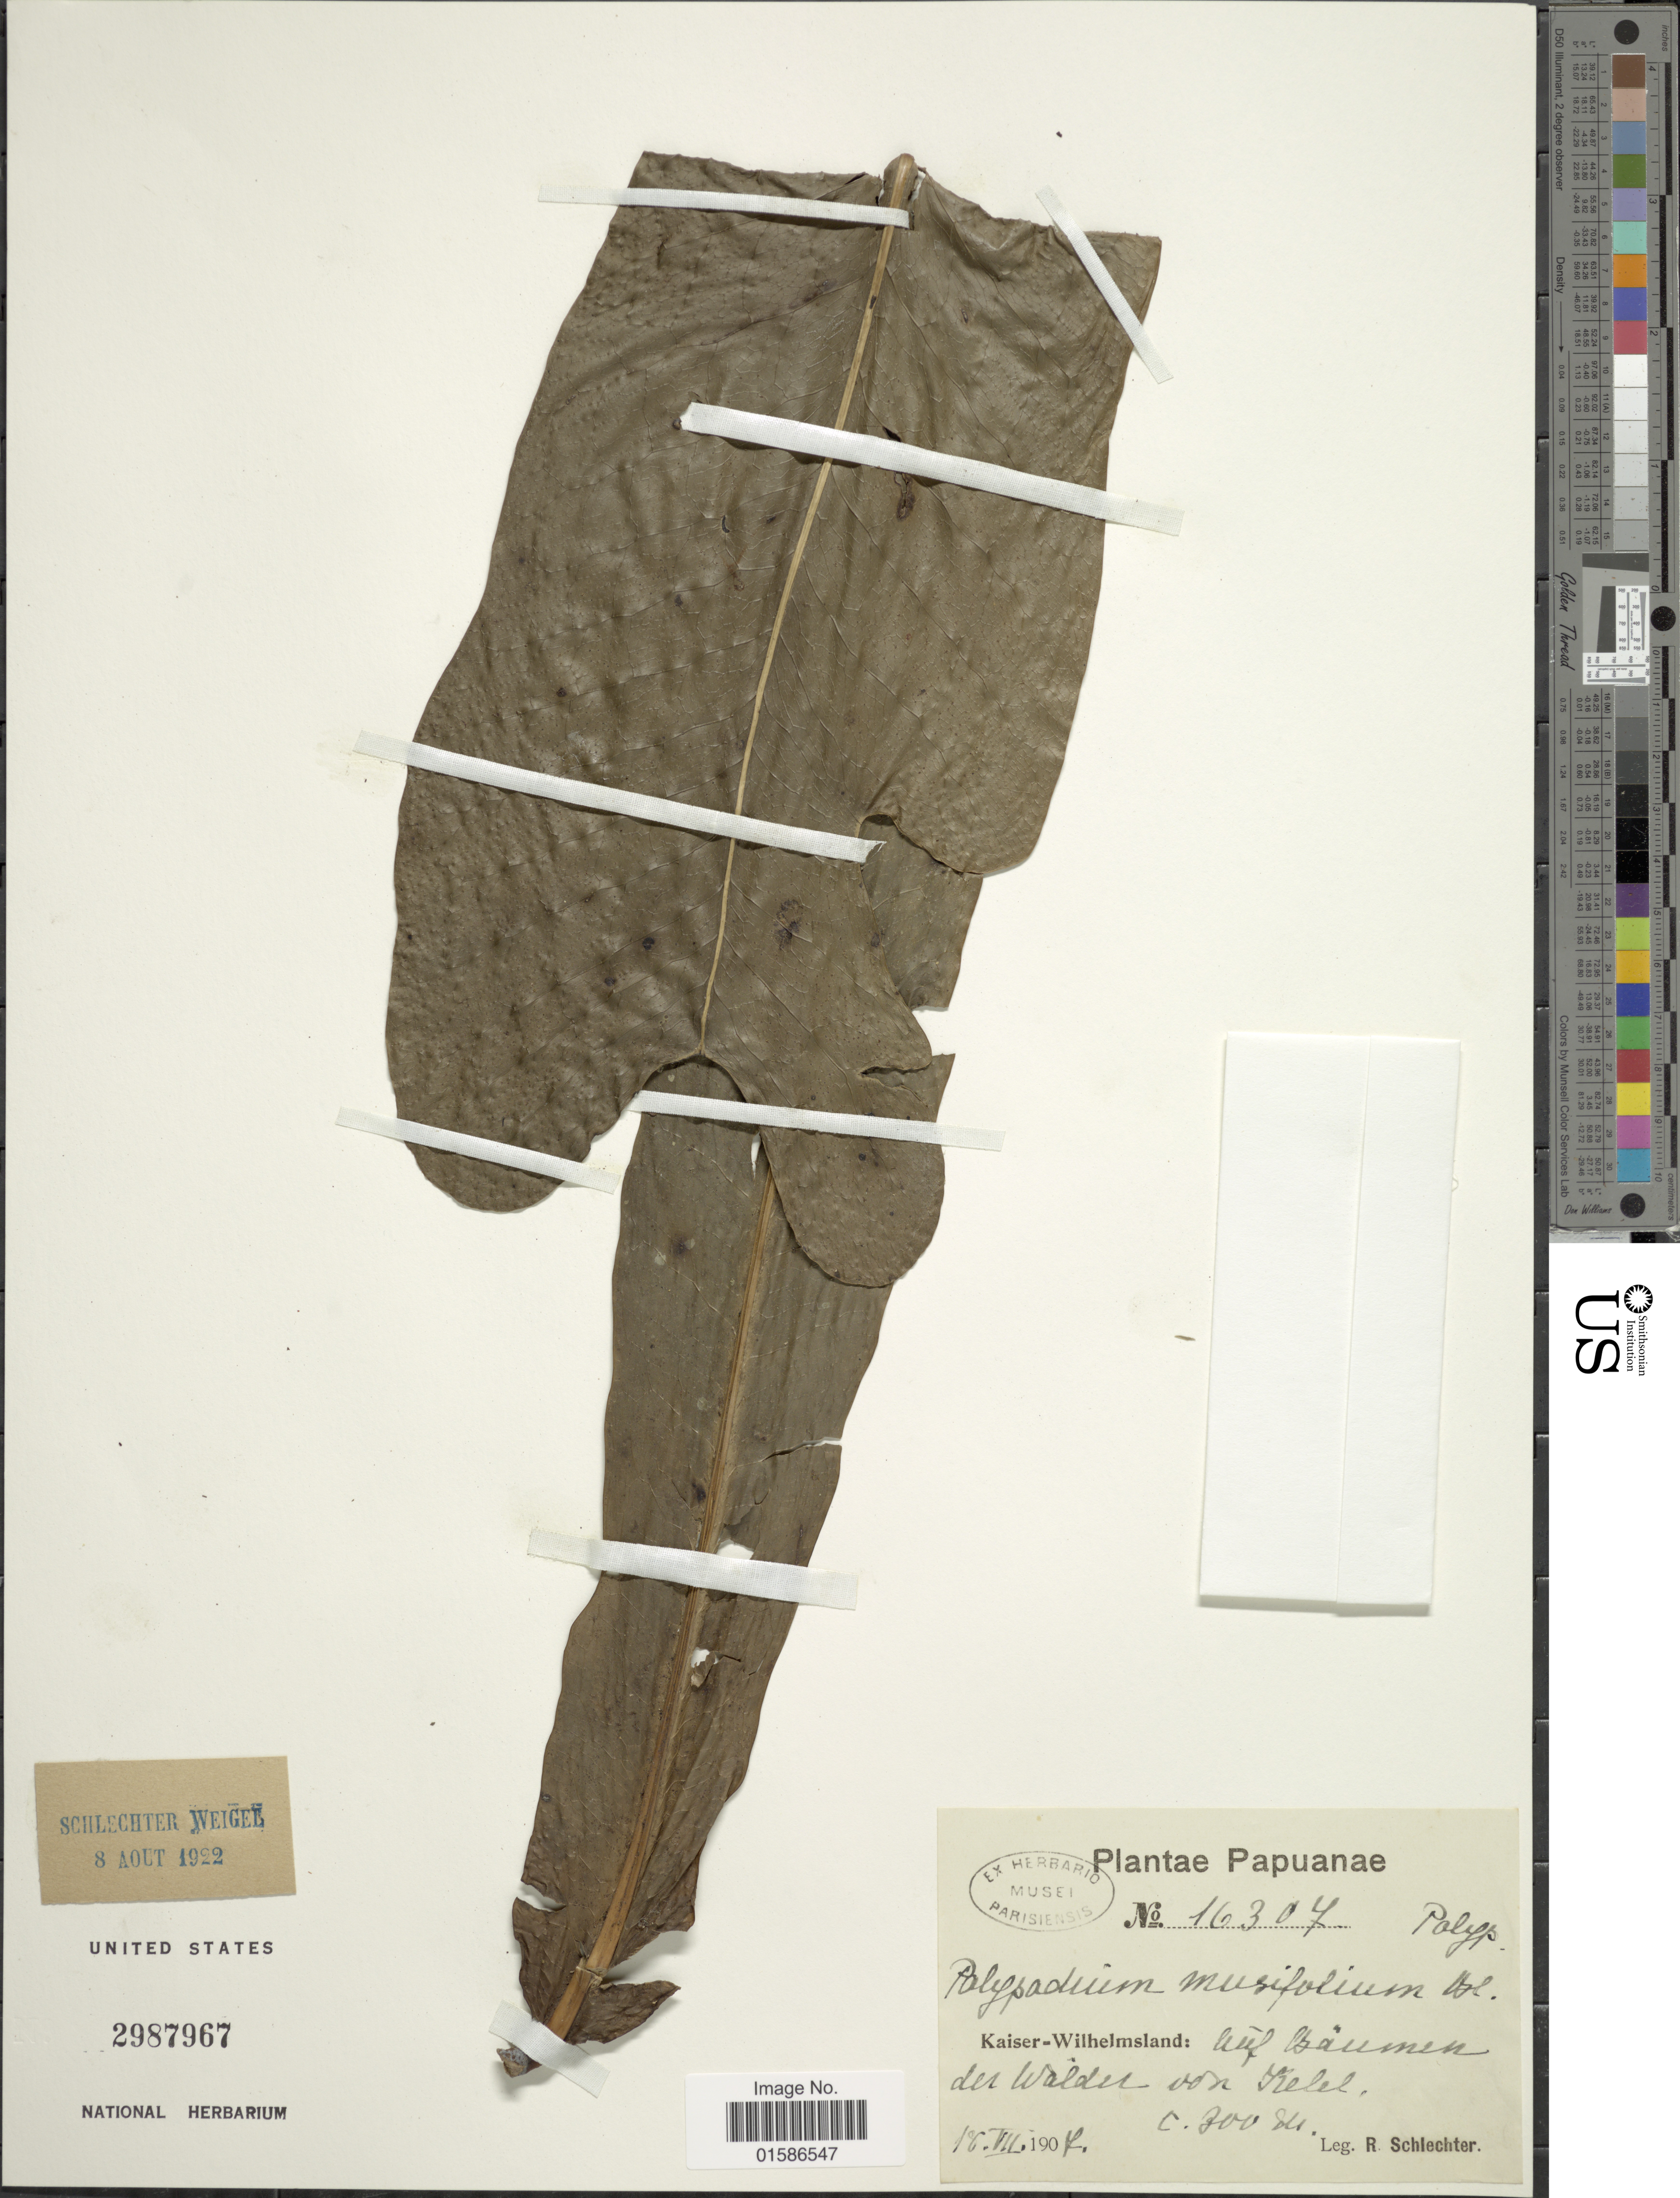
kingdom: Plantae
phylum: Tracheophyta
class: Polypodiopsida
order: Polypodiales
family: Polypodiaceae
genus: Microsorum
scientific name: Microsorum musifolium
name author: (Blume) Copel.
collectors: F. R. R. Schlechter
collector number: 16307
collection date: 1907-07-18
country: Papua New Guinea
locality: Kaiser-Wilhelmsland: Auf Bäumen der Wälder von Kelel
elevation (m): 91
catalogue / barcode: US 2987967